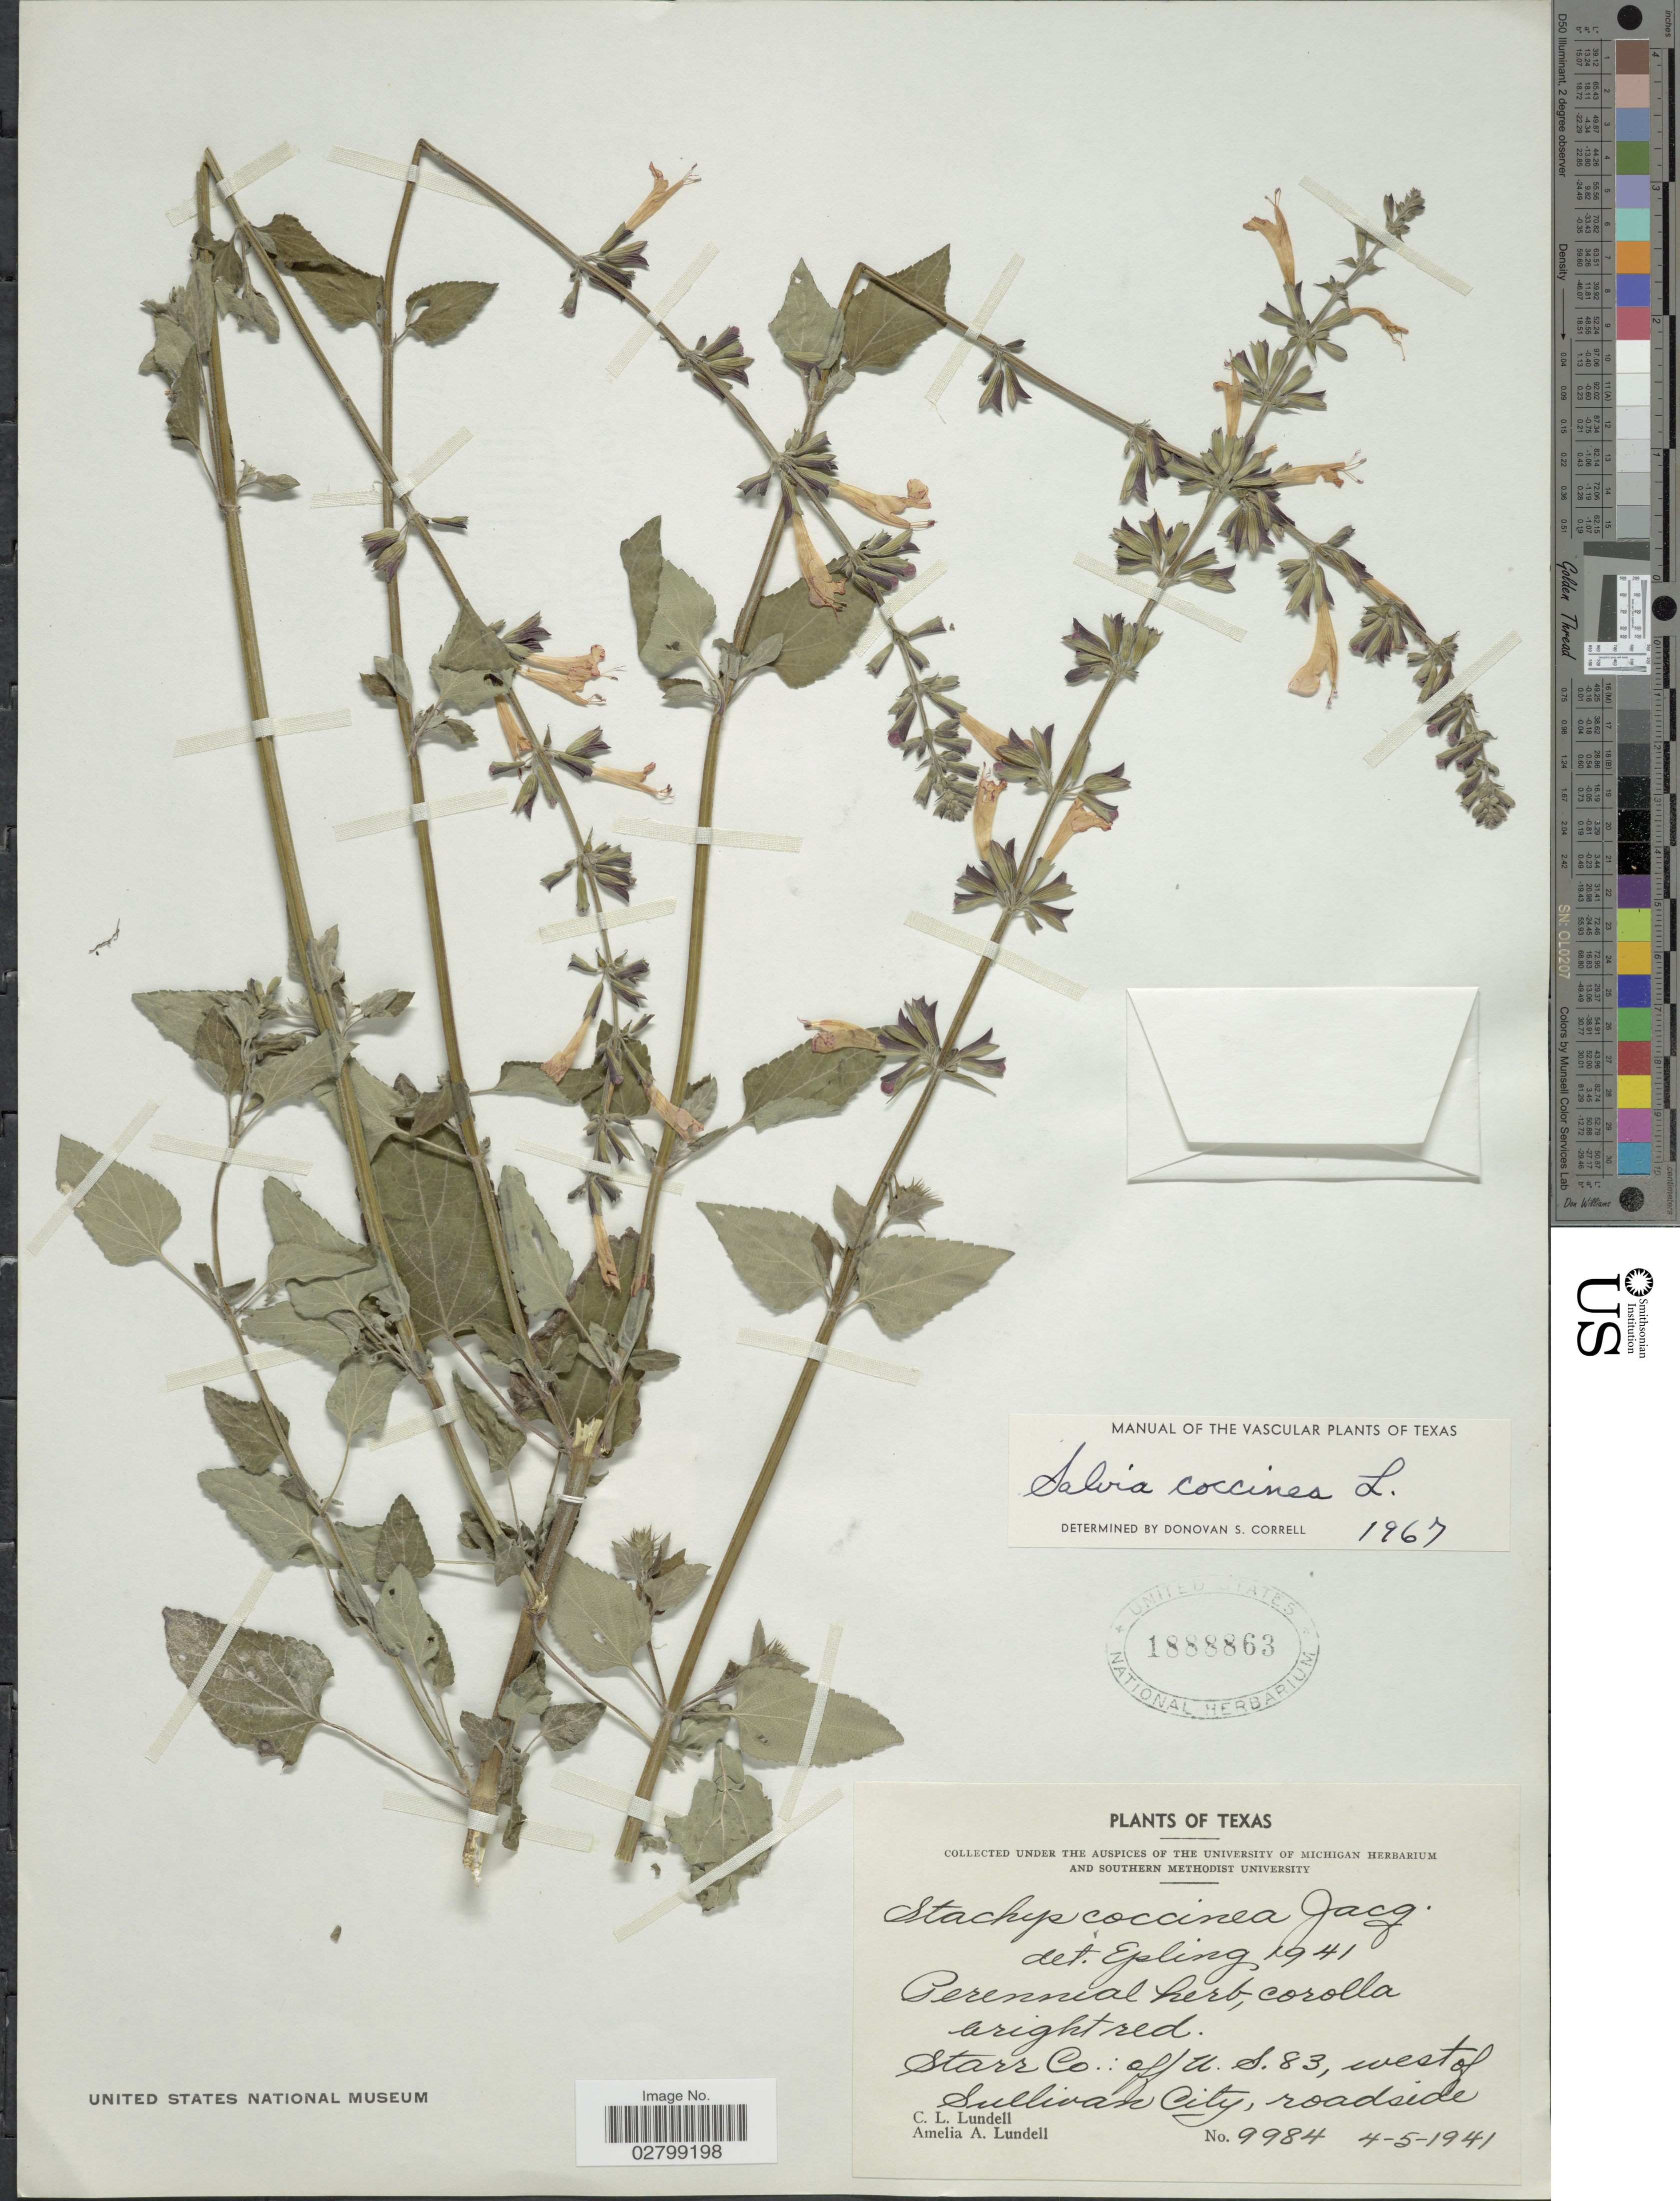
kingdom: Plantae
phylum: Tracheophyta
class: Magnoliopsida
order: Lamiales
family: Lamiaceae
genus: Salvia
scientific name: Salvia coccinea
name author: Etlinger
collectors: C. L. Lundell & A. A. Lundell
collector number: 9984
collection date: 1941-04-05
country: United States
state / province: Texas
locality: Starr Co.: aff U.S. 83, west of Sullivan City, roadside.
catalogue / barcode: US 1888863